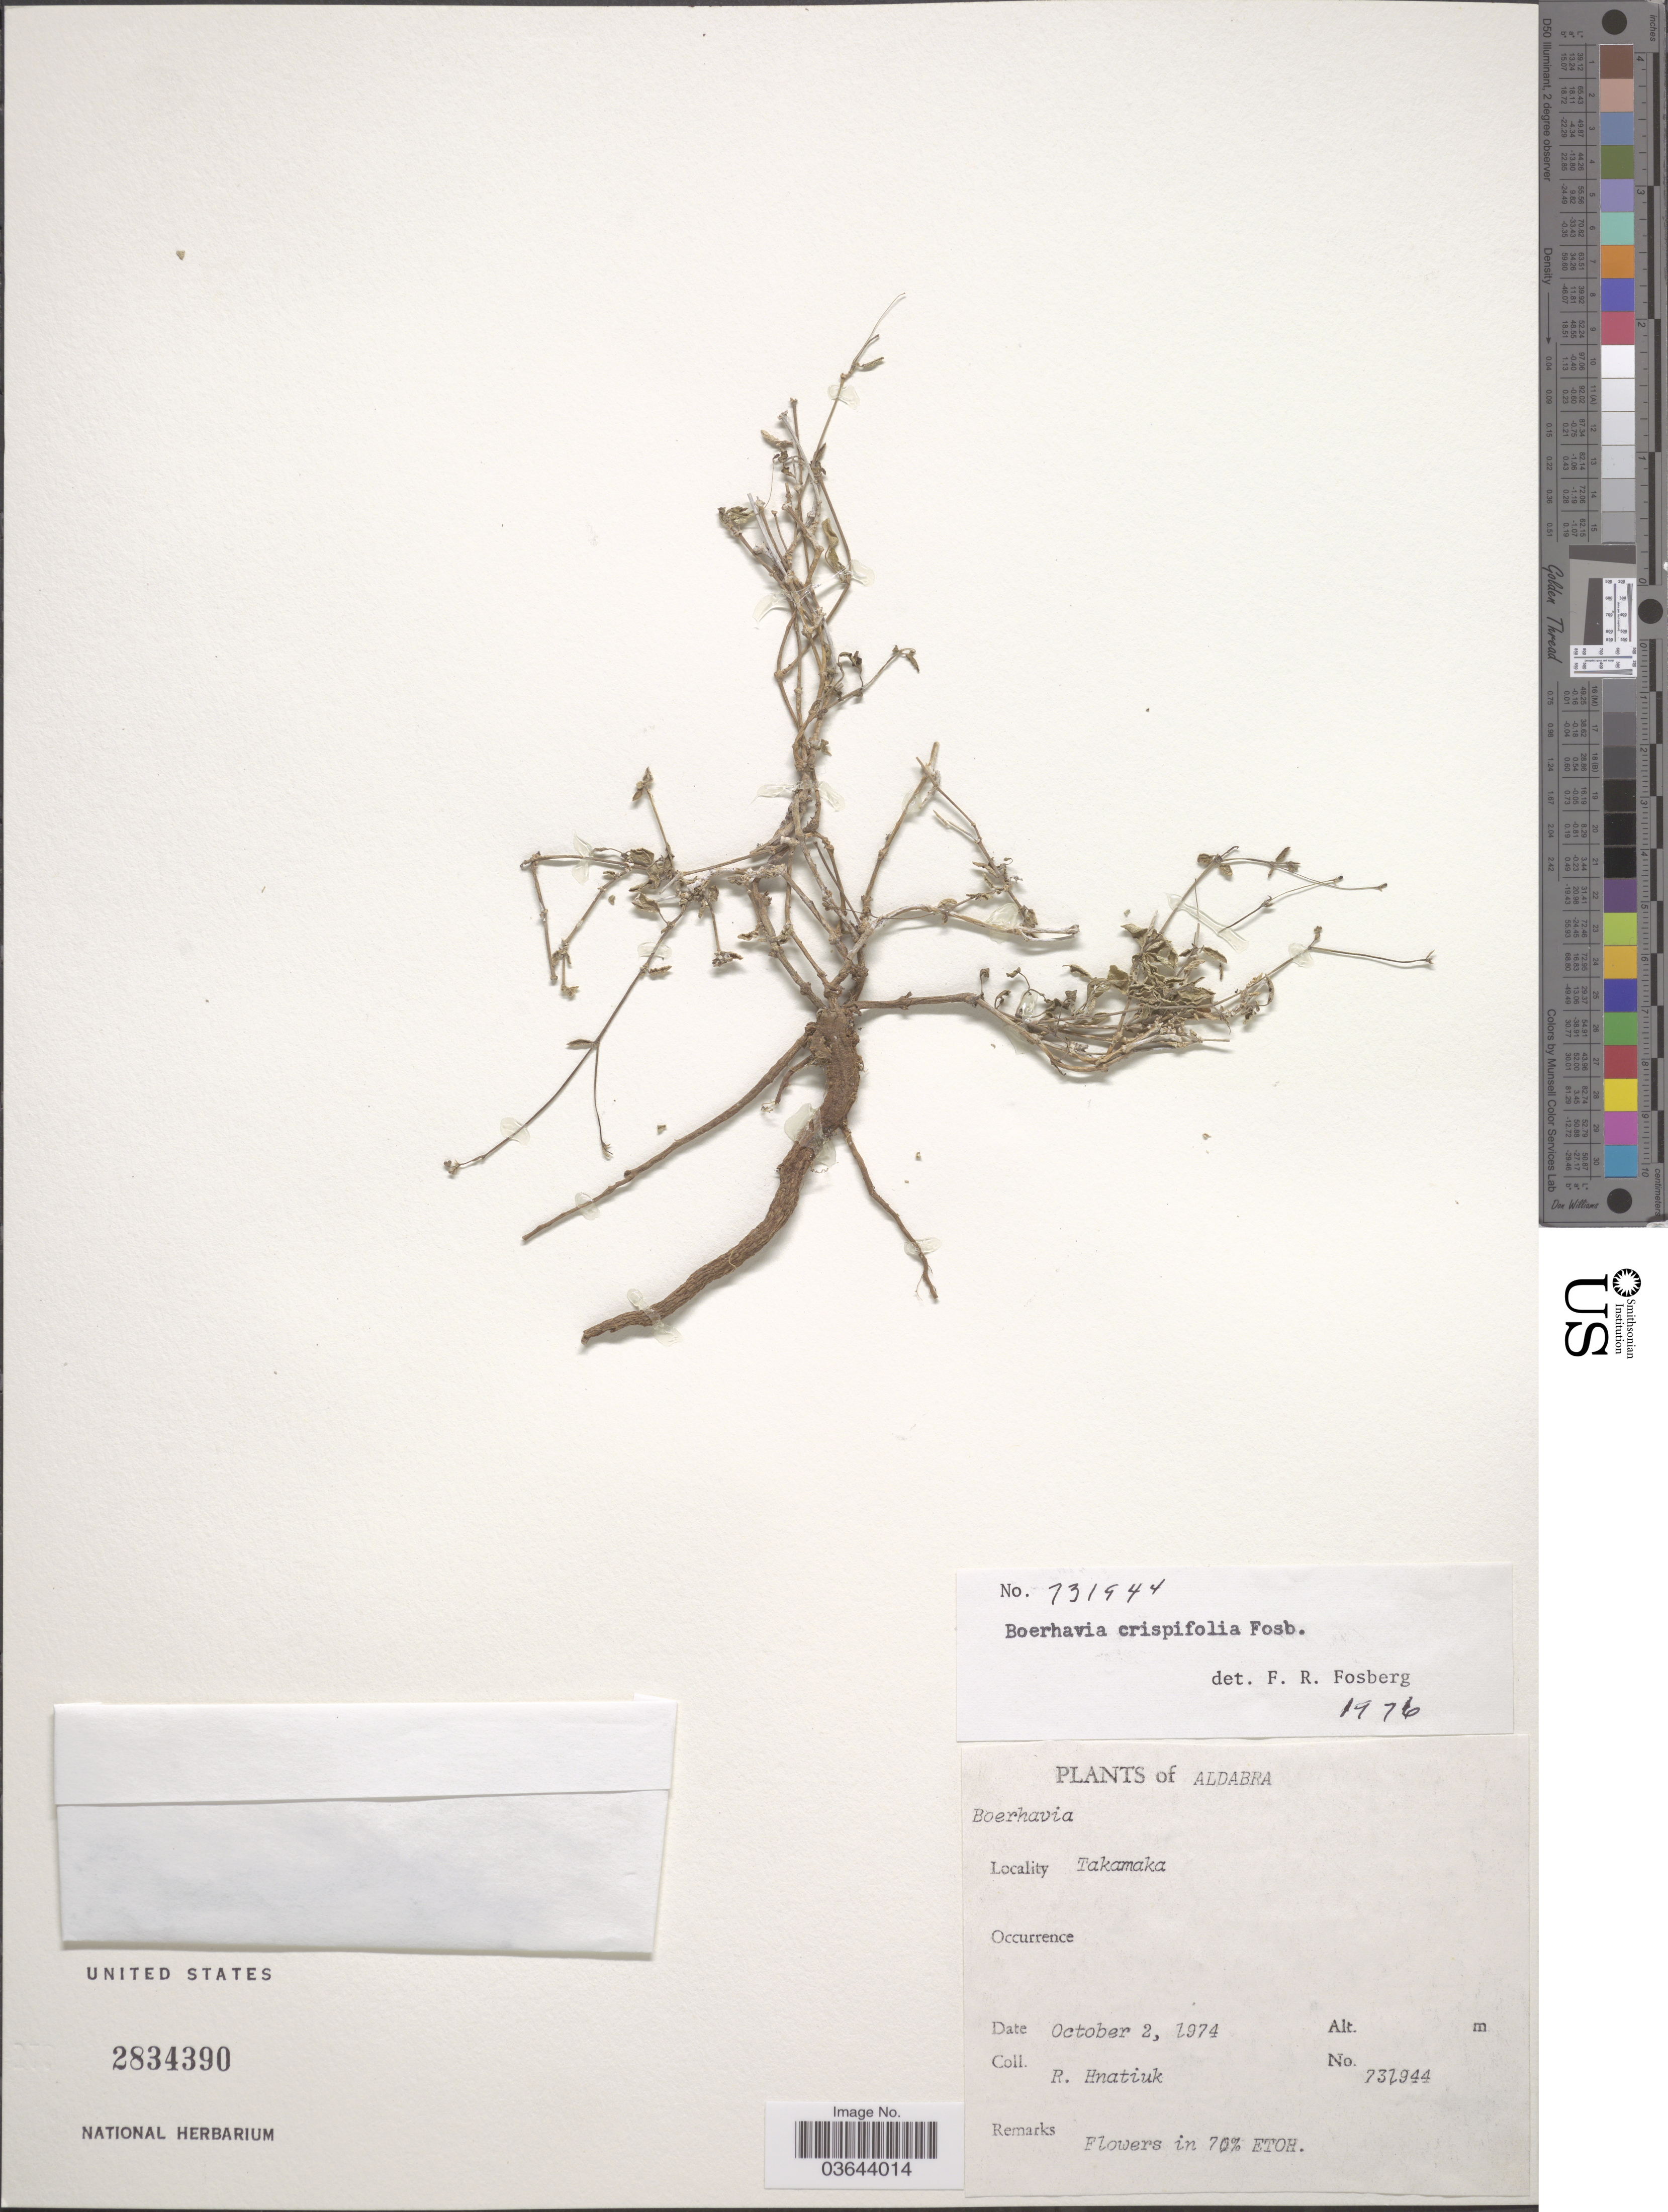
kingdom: Plantae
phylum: Tracheophyta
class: Magnoliopsida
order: Caryophyllales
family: Nyctaginaceae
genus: Boerhavia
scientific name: Boerhavia crispifolia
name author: Fosberg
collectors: R. Hnatiuk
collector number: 731944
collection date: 1974-10-02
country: Seychelles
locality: Aldabra. Takamaka.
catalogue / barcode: US 2834390